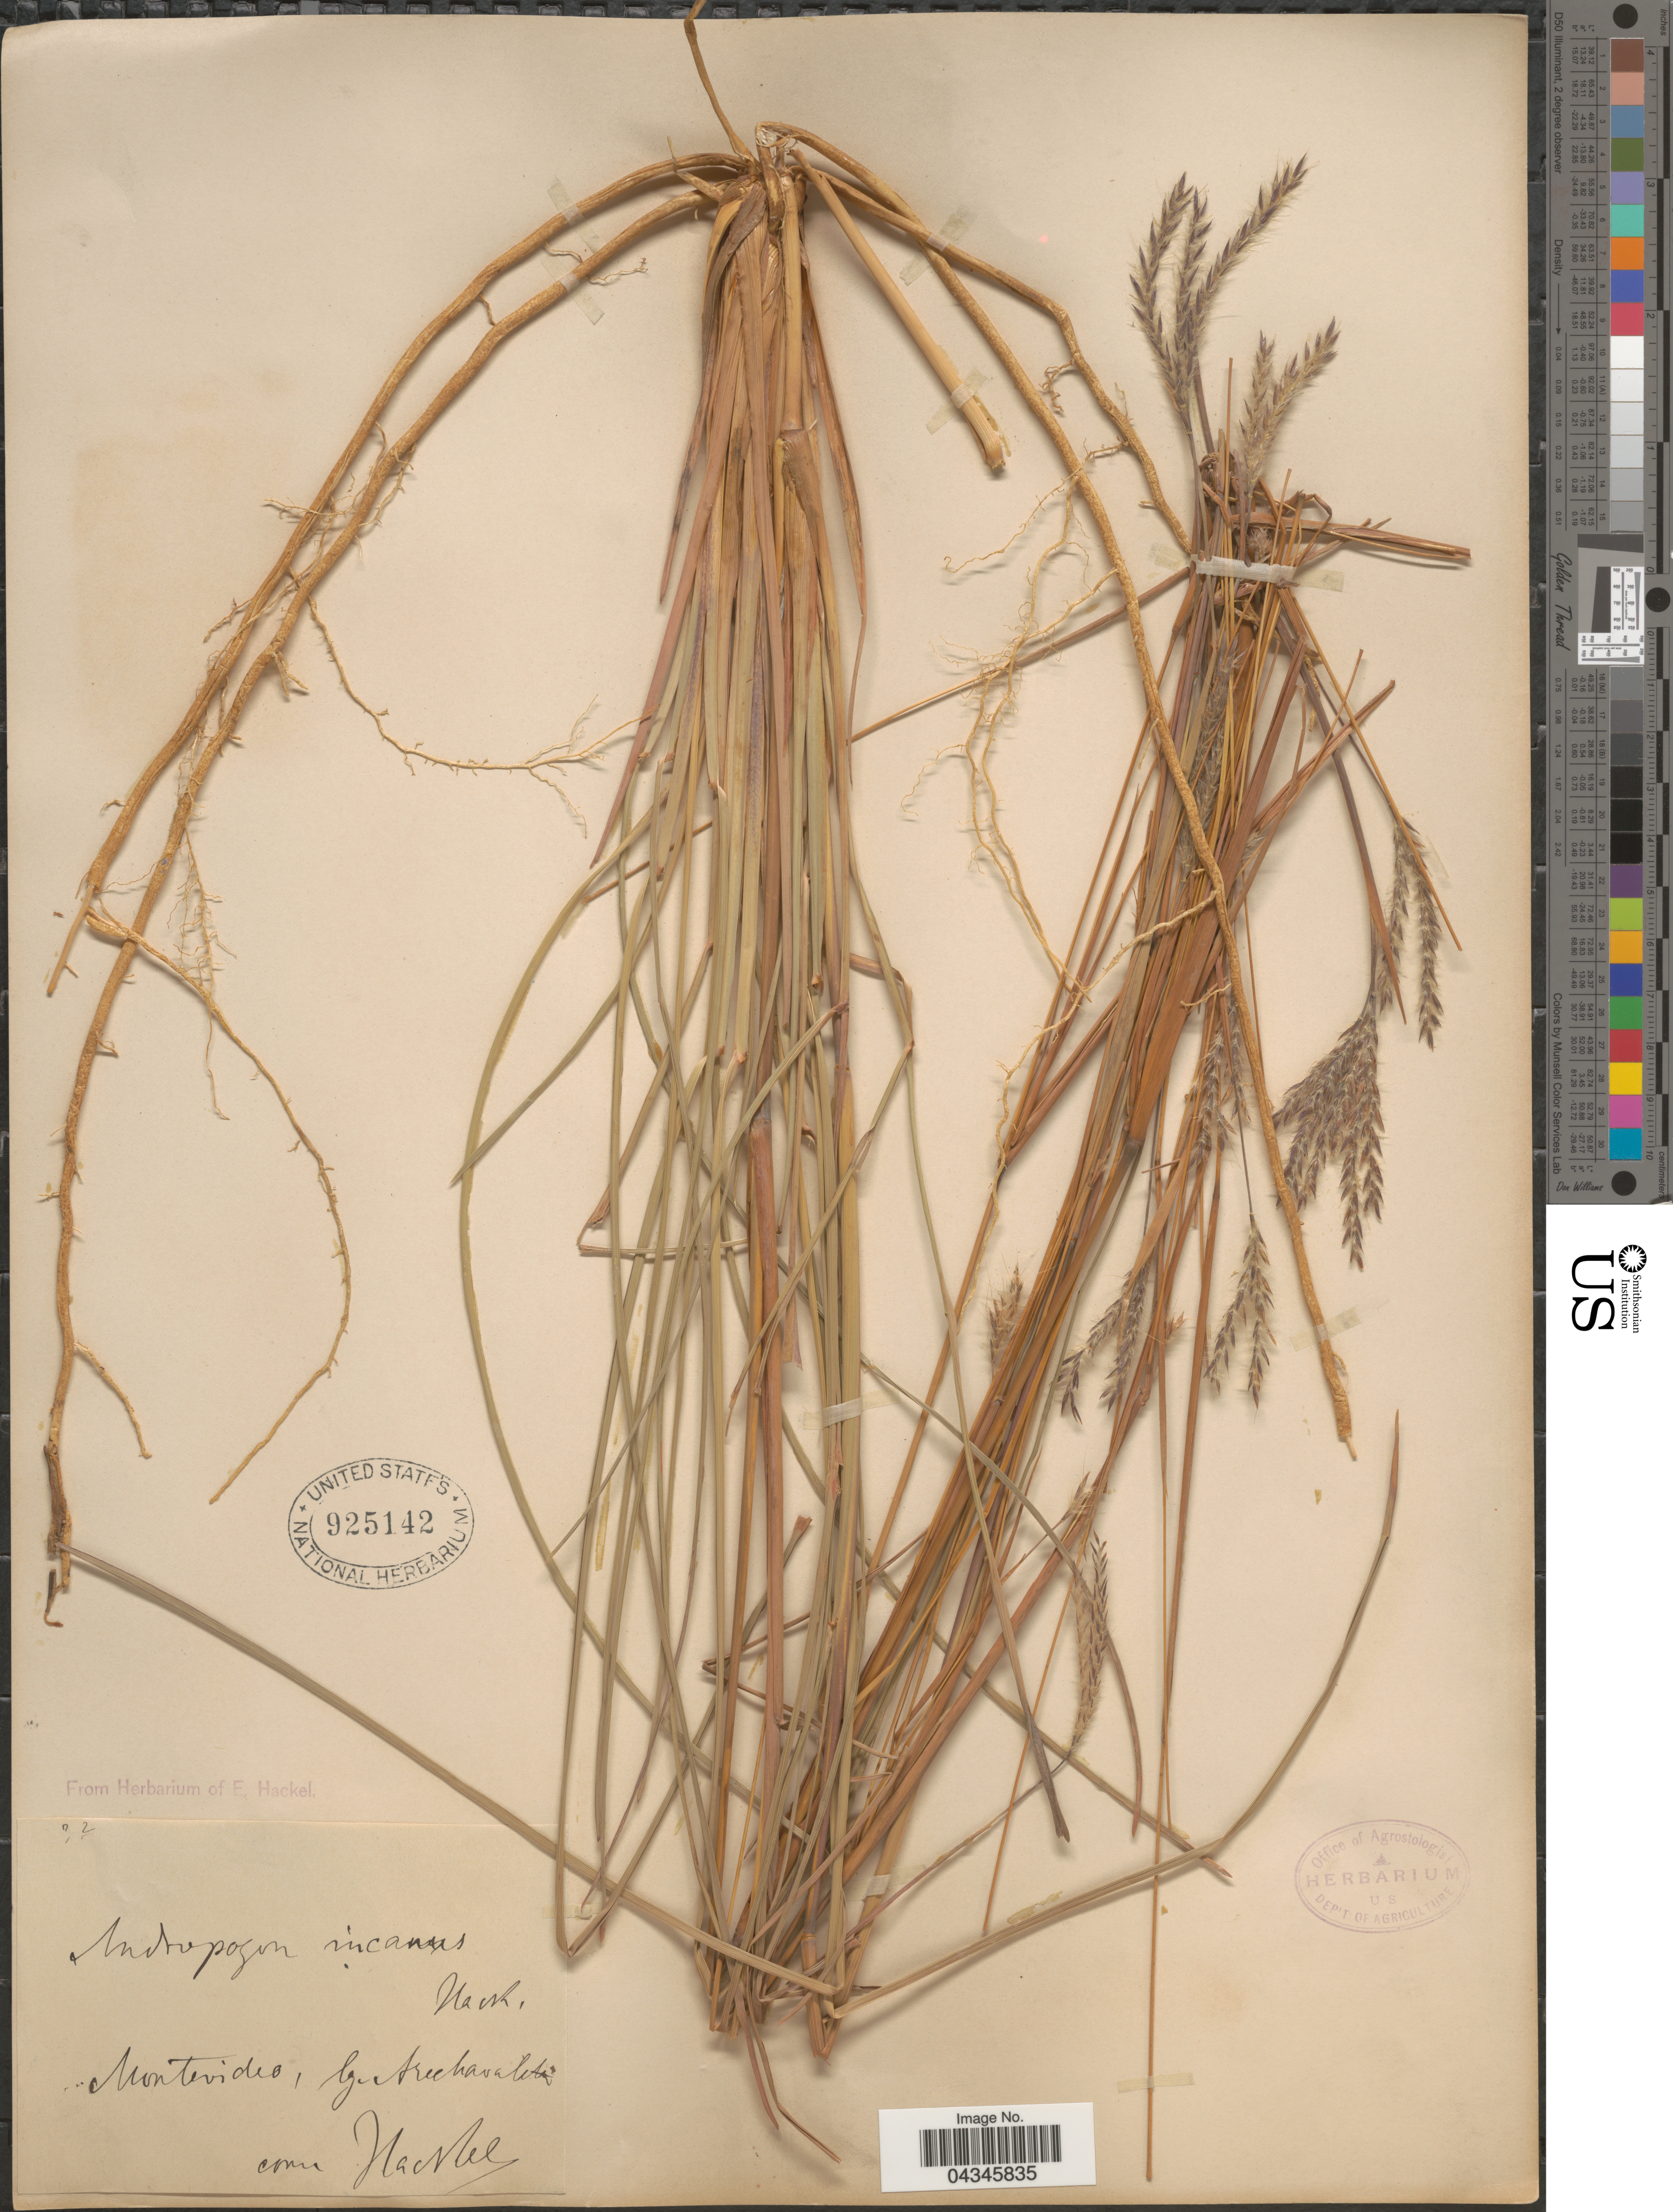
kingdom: Plantae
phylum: Tracheophyta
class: Liliopsida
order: Poales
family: Poaceae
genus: Andropogon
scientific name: Andropogon lateralis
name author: Nees in Mart.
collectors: Arechavaleta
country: Uruguay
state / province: Montevideo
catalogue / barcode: US 925142